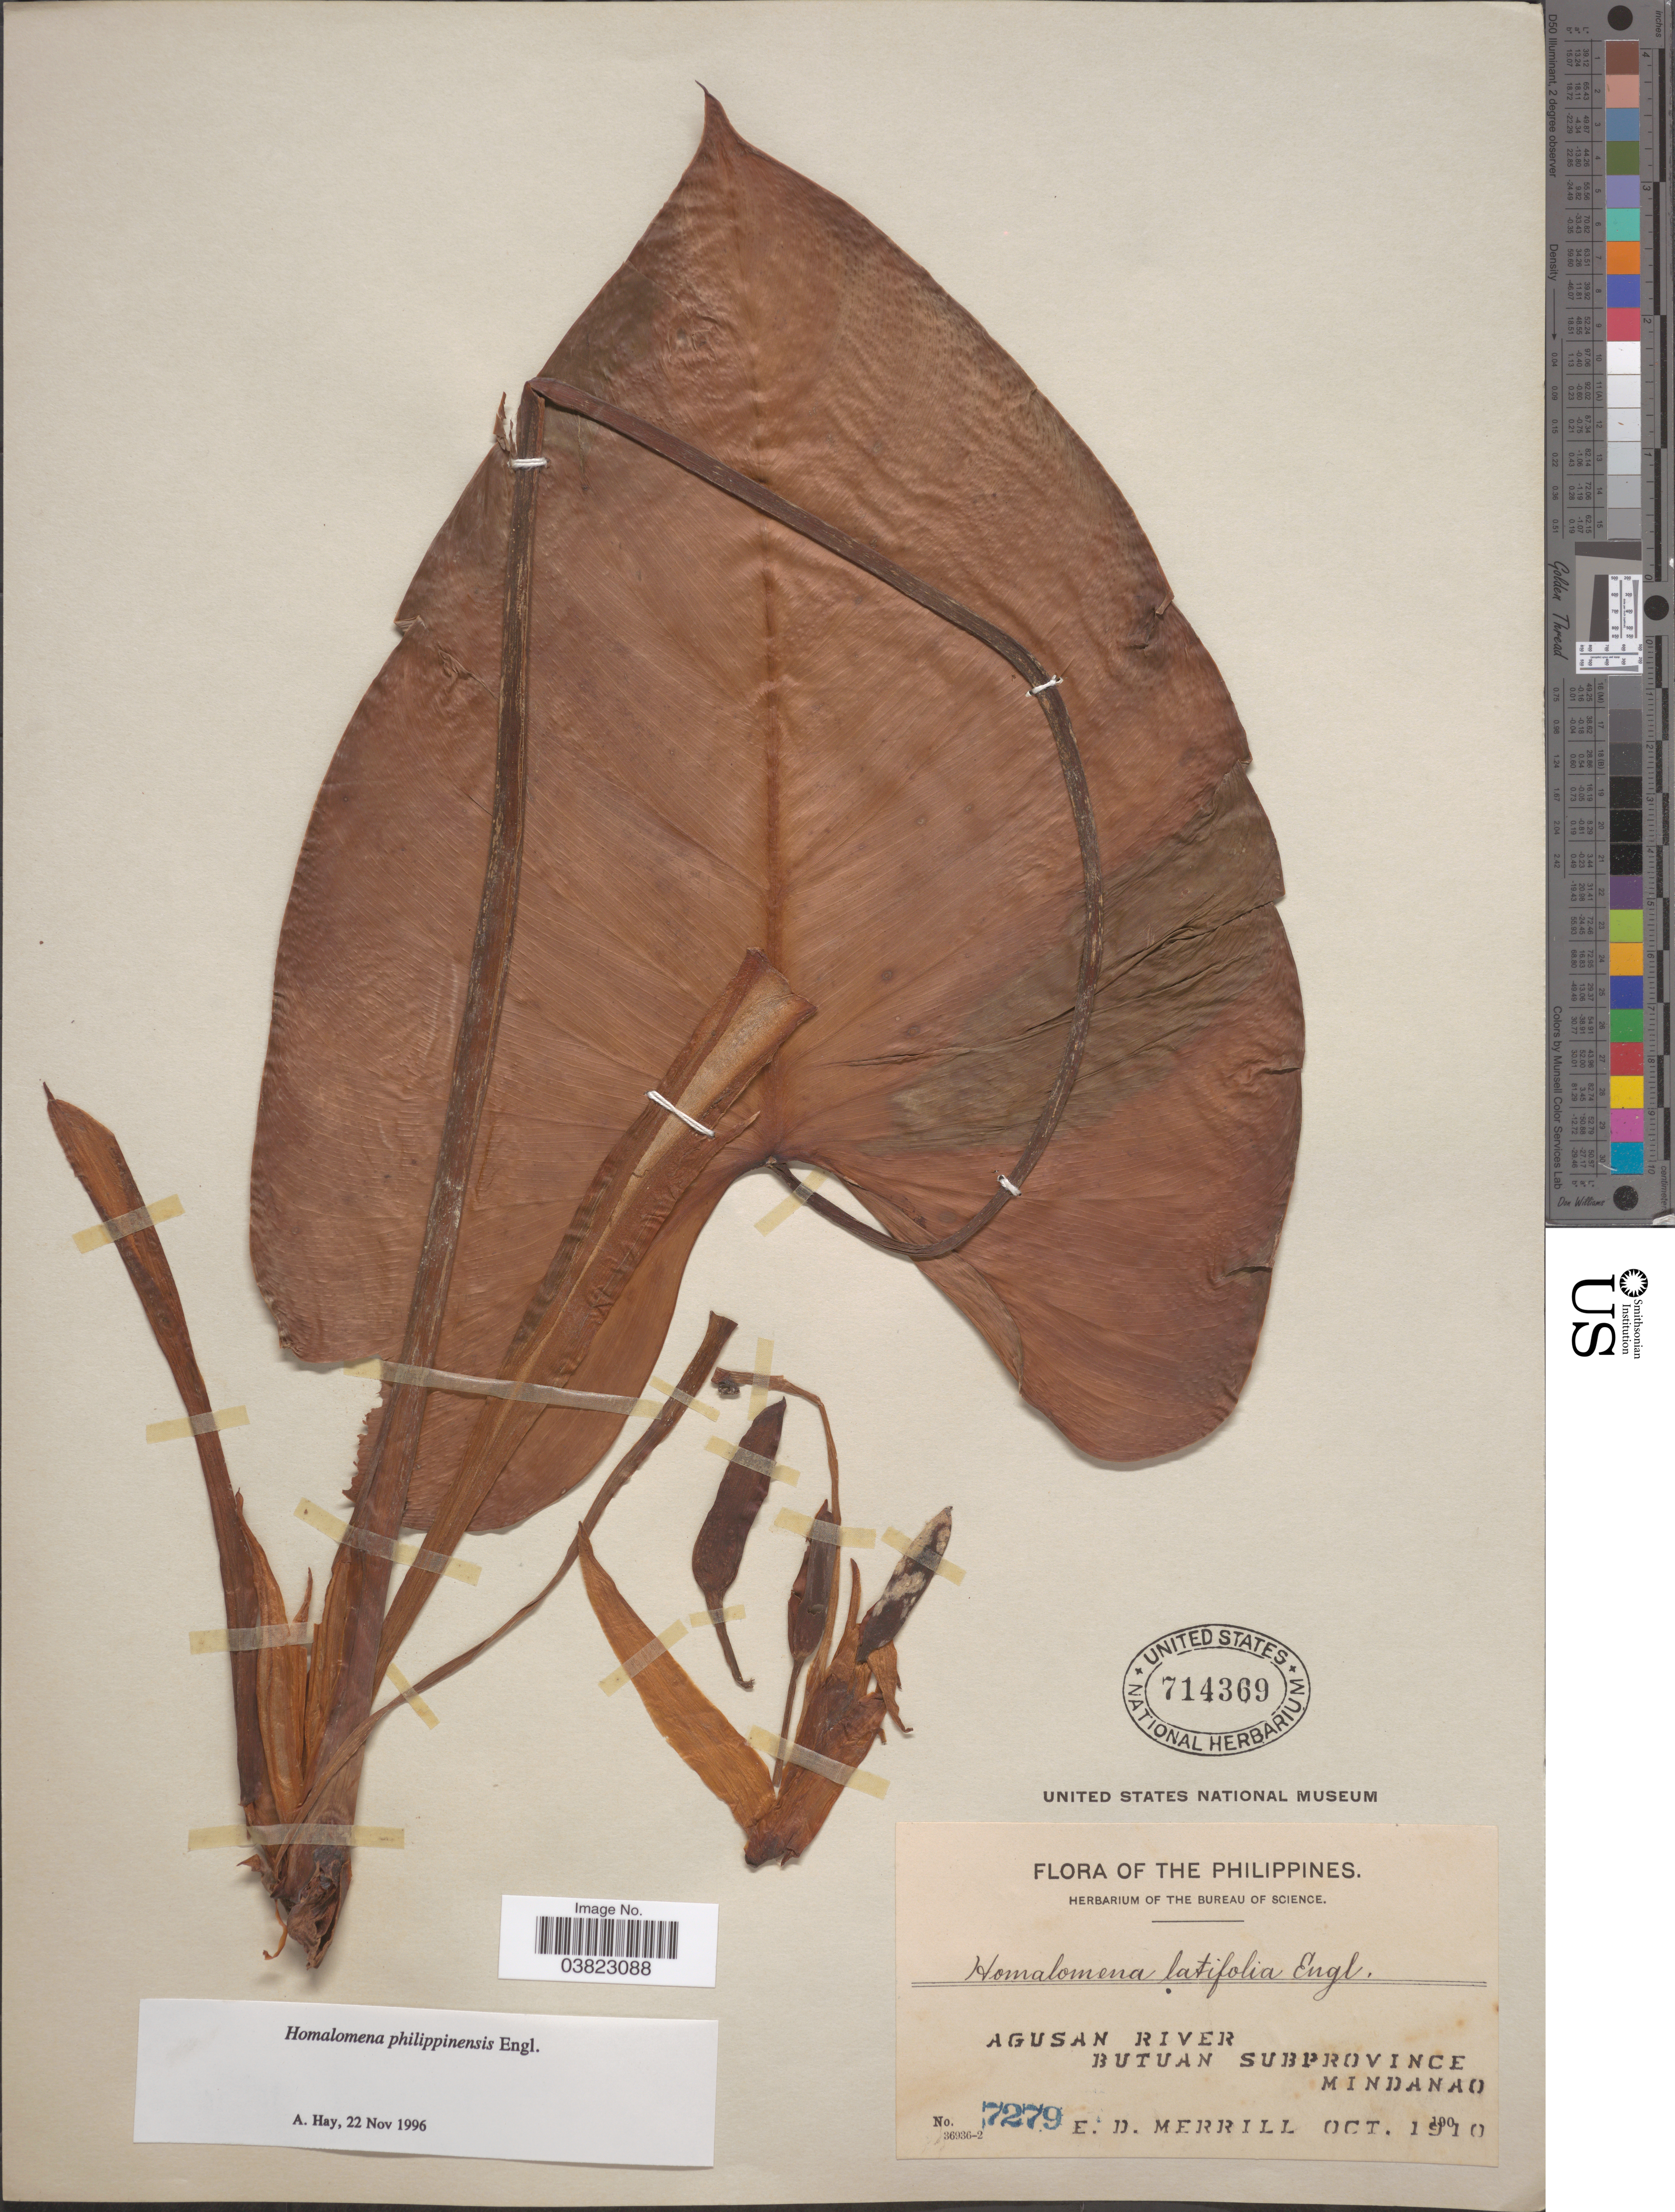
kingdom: Plantae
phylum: Tracheophyta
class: Liliopsida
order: Alismatales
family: Araceae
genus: Homalomena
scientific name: Homalomena philippinensis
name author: Engl.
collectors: E. D. Merrill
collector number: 7279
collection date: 1910-10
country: Philippines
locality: Agusan River, Butuan Subprovince. Mindanao.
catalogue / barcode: US 714369